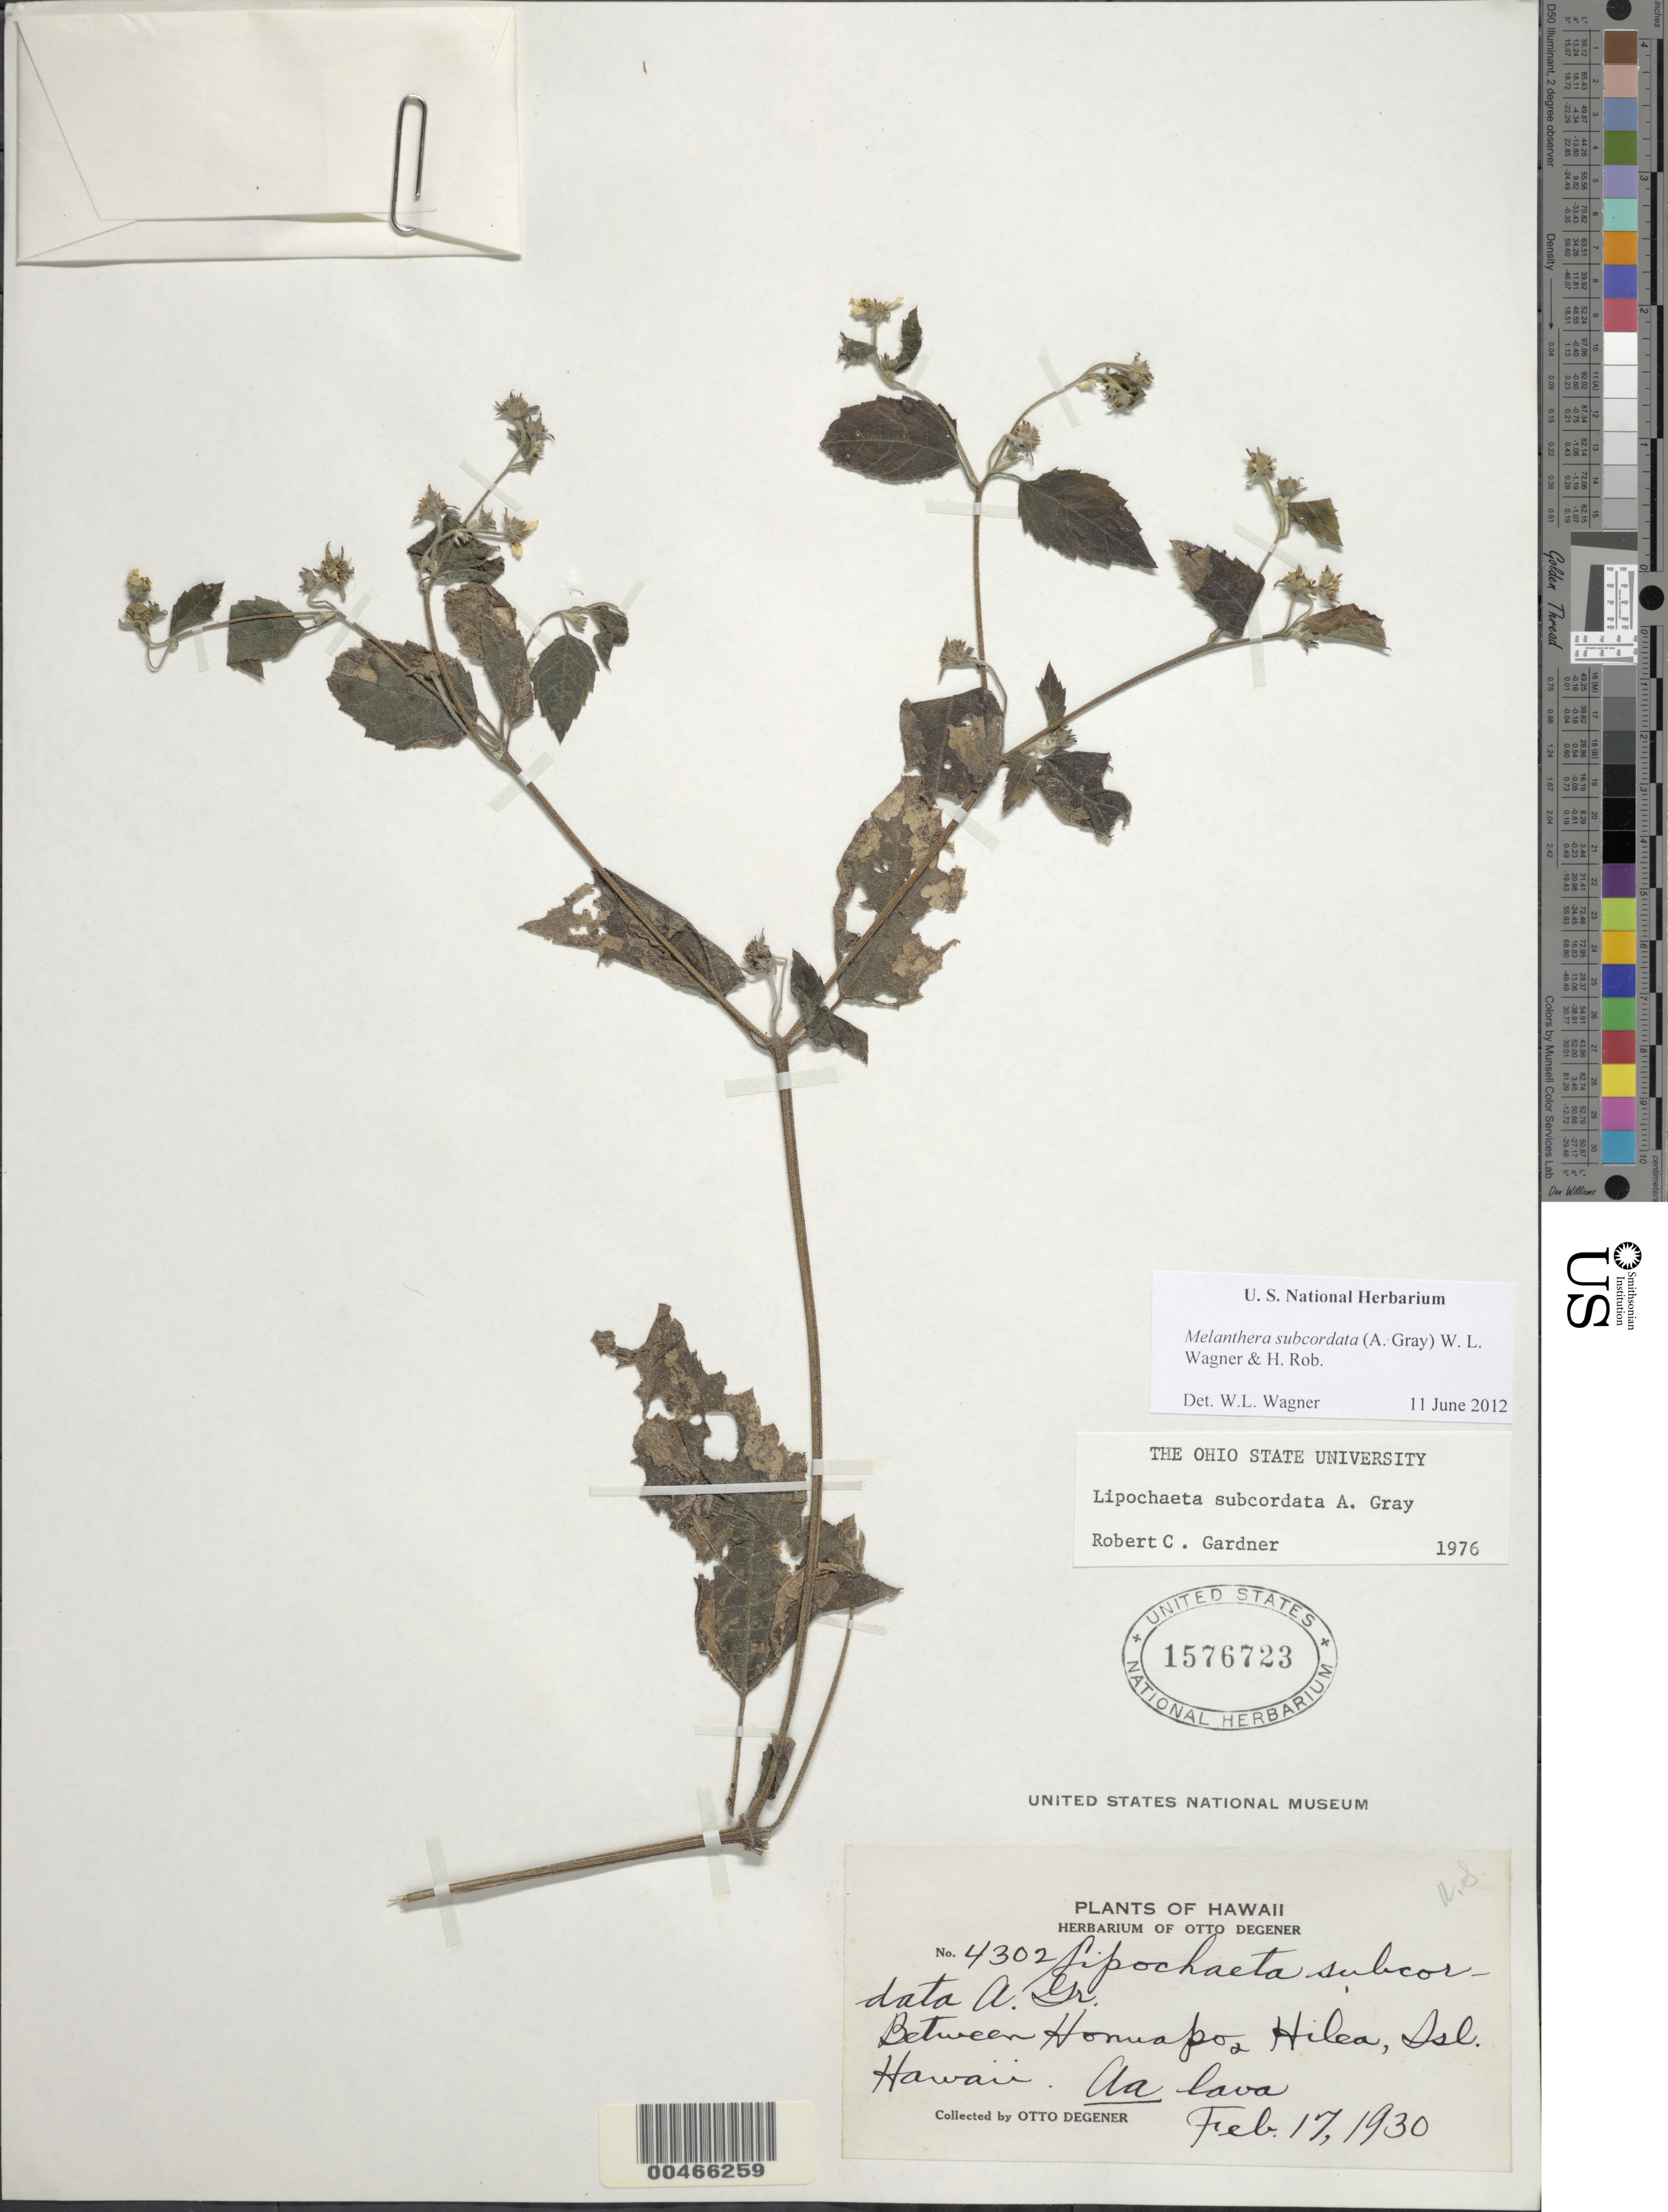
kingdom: Plantae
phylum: Tracheophyta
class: Magnoliopsida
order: Asterales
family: Asteraceae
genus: Wollastonia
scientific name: Wollastonia subcordata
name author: (A. Gray) Orchard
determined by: Wagner, W. L., (BOT), Smithsonian Institution - National Museum of Natural History (UNITED STATES)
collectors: O. Degener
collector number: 4302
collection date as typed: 17 Feb 1930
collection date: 1930-02-17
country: United States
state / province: Hawaii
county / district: Hawaii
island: Hawaii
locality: Between Honuapo & Hilea, Isl. Hawaii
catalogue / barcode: US 1576723